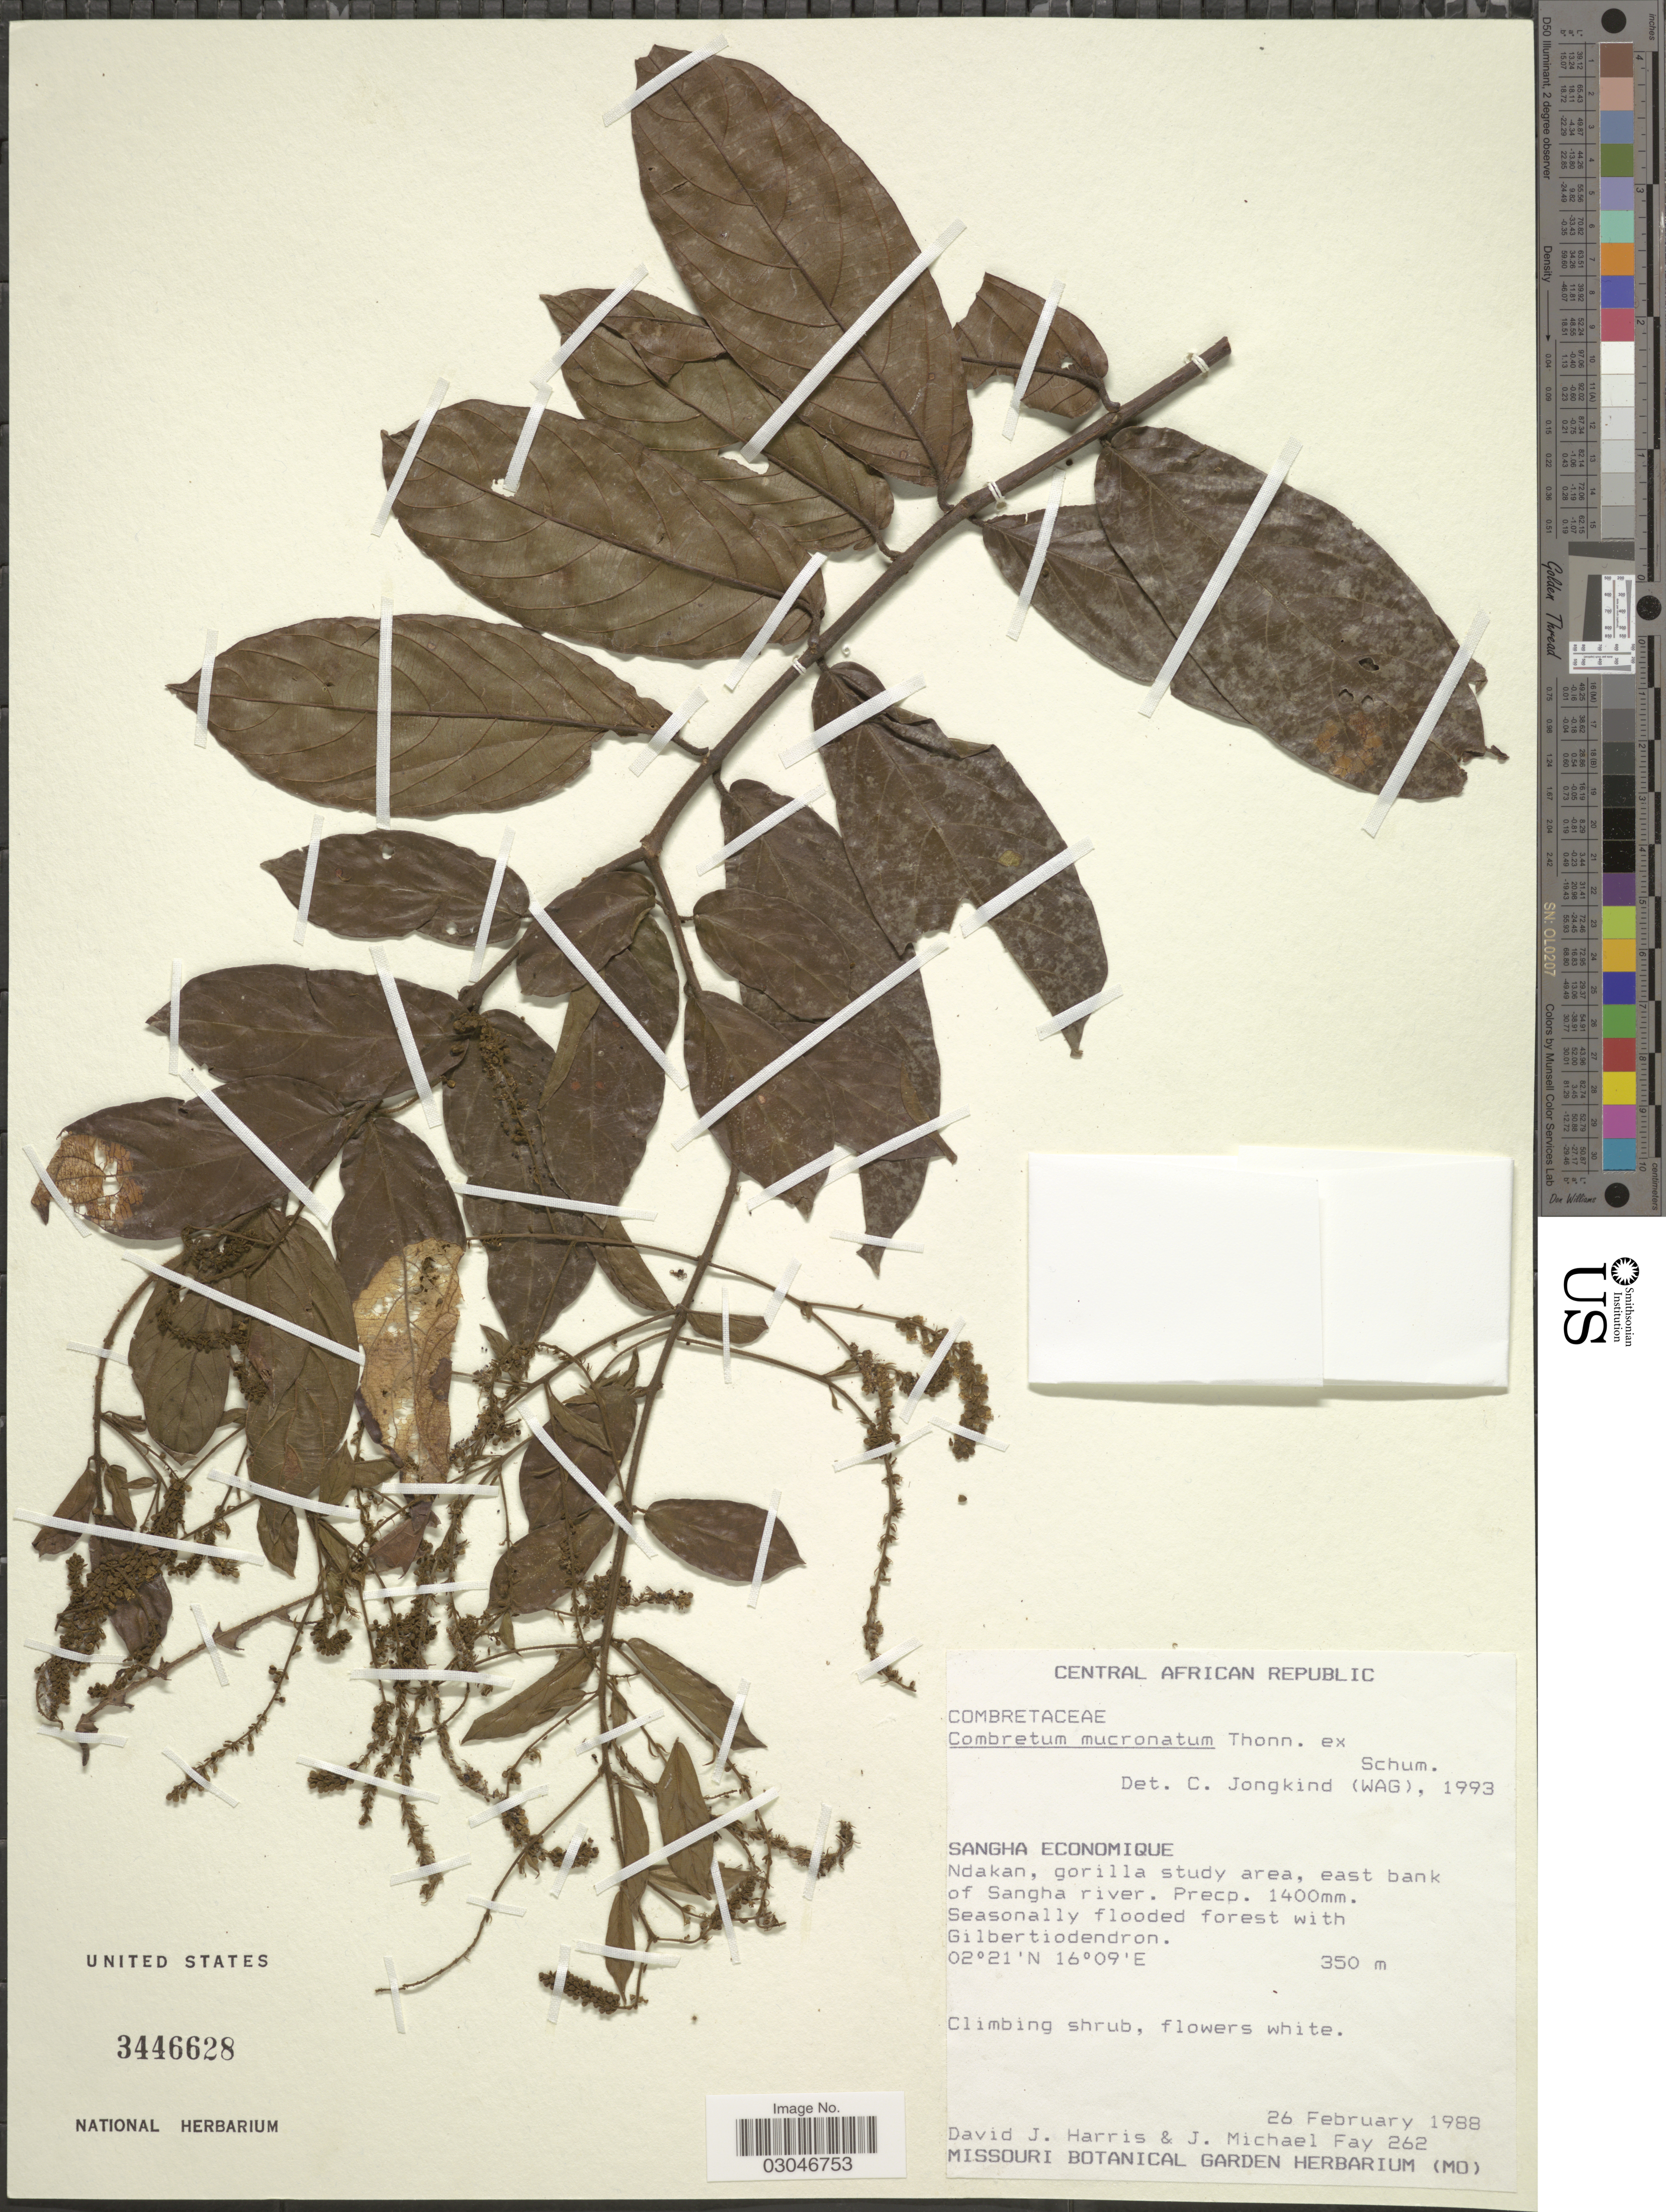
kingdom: Plantae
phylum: Tracheophyta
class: Magnoliopsida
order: Myrtales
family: Combretaceae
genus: Combretum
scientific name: Combretum mucronatum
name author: Thonn. ex Schumach.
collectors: D. J. Harris & J. M. Fay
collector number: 262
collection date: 1988-02-26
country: Central African Republic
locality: Sangha Economique. Ndakan, gorilla study area, east bank of Sangha river. Preco.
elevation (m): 350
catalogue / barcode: US 3446628